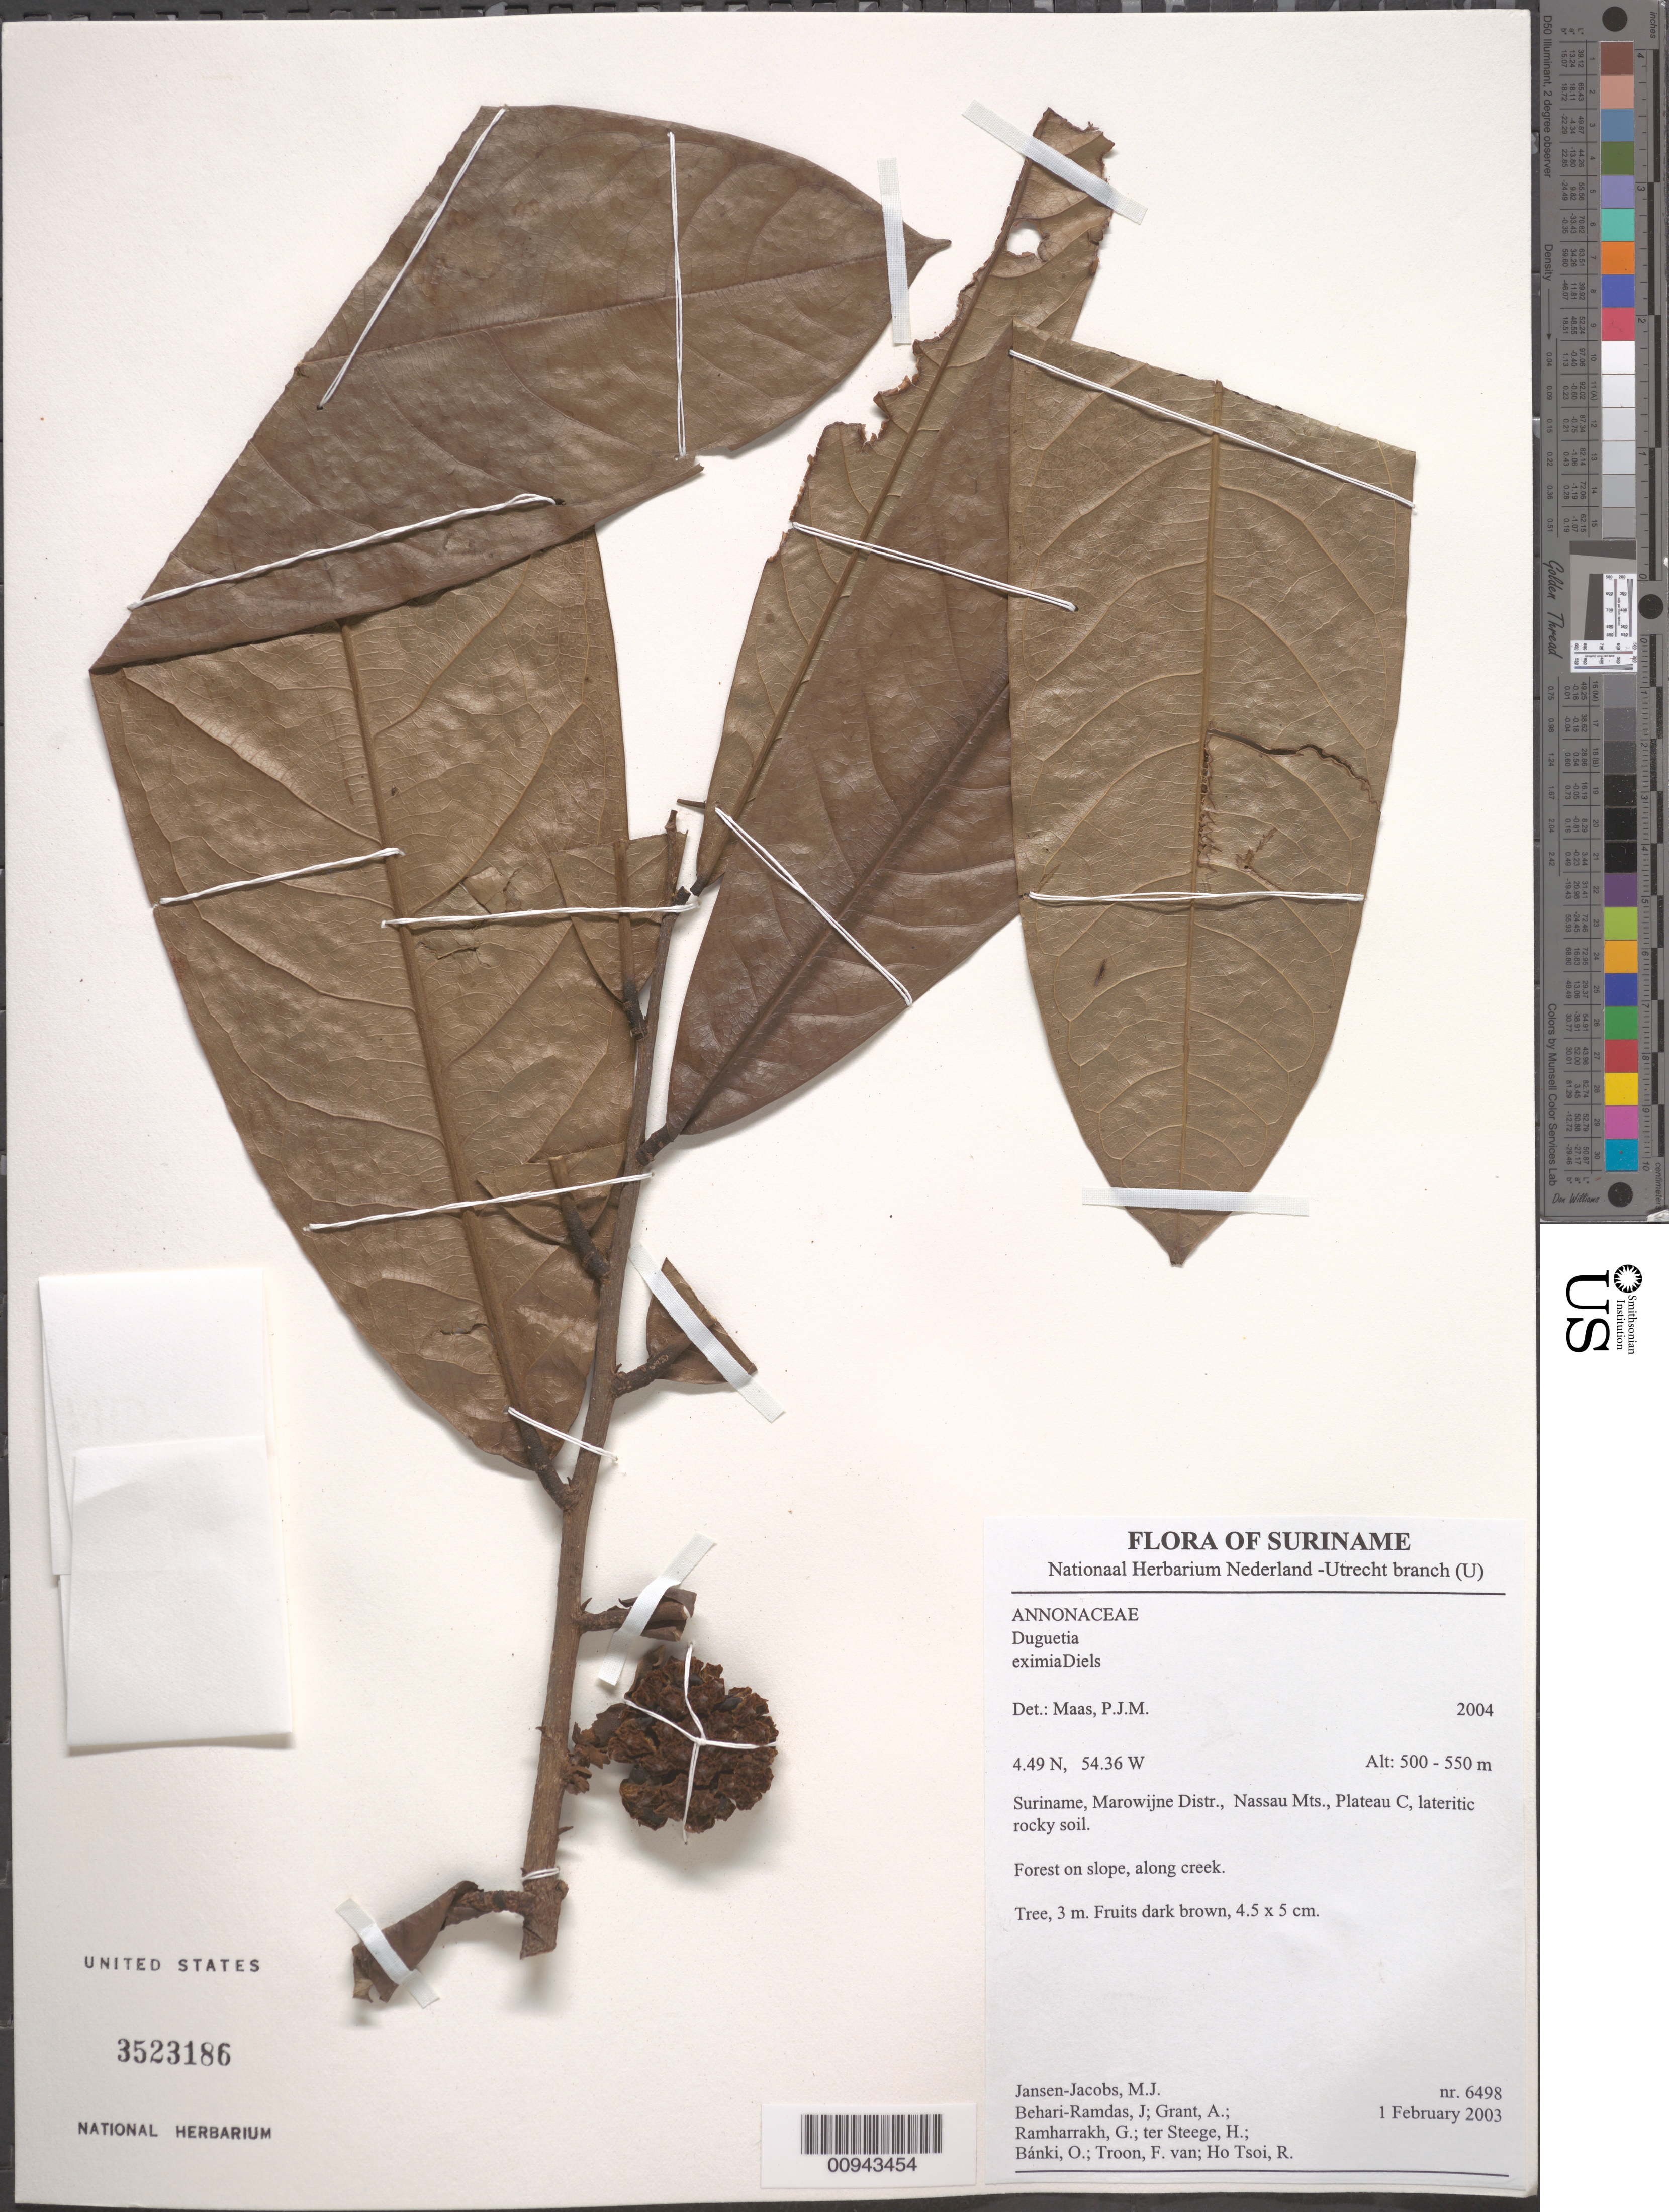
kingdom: Plantae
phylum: Tracheophyta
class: Magnoliopsida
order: Magnoliales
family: Annonaceae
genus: Duguetia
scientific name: Duguetia eximia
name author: Diels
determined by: Maas, Paul J. M.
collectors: M. J. Jansen-Jacobs, J. Behari-Ramdas, A. Grant, G. Ramharrakh, H. ter Steege, O. Bánki, F. Van Troon & R. Ho Tsoi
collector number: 6498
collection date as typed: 1-Feb-03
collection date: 2003-02-01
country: Suriname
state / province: Marowijne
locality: Nassau Mts., Plateau C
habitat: Lateritic rocky soil. Forest on slope, along creek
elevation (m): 500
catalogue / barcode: US 3523186